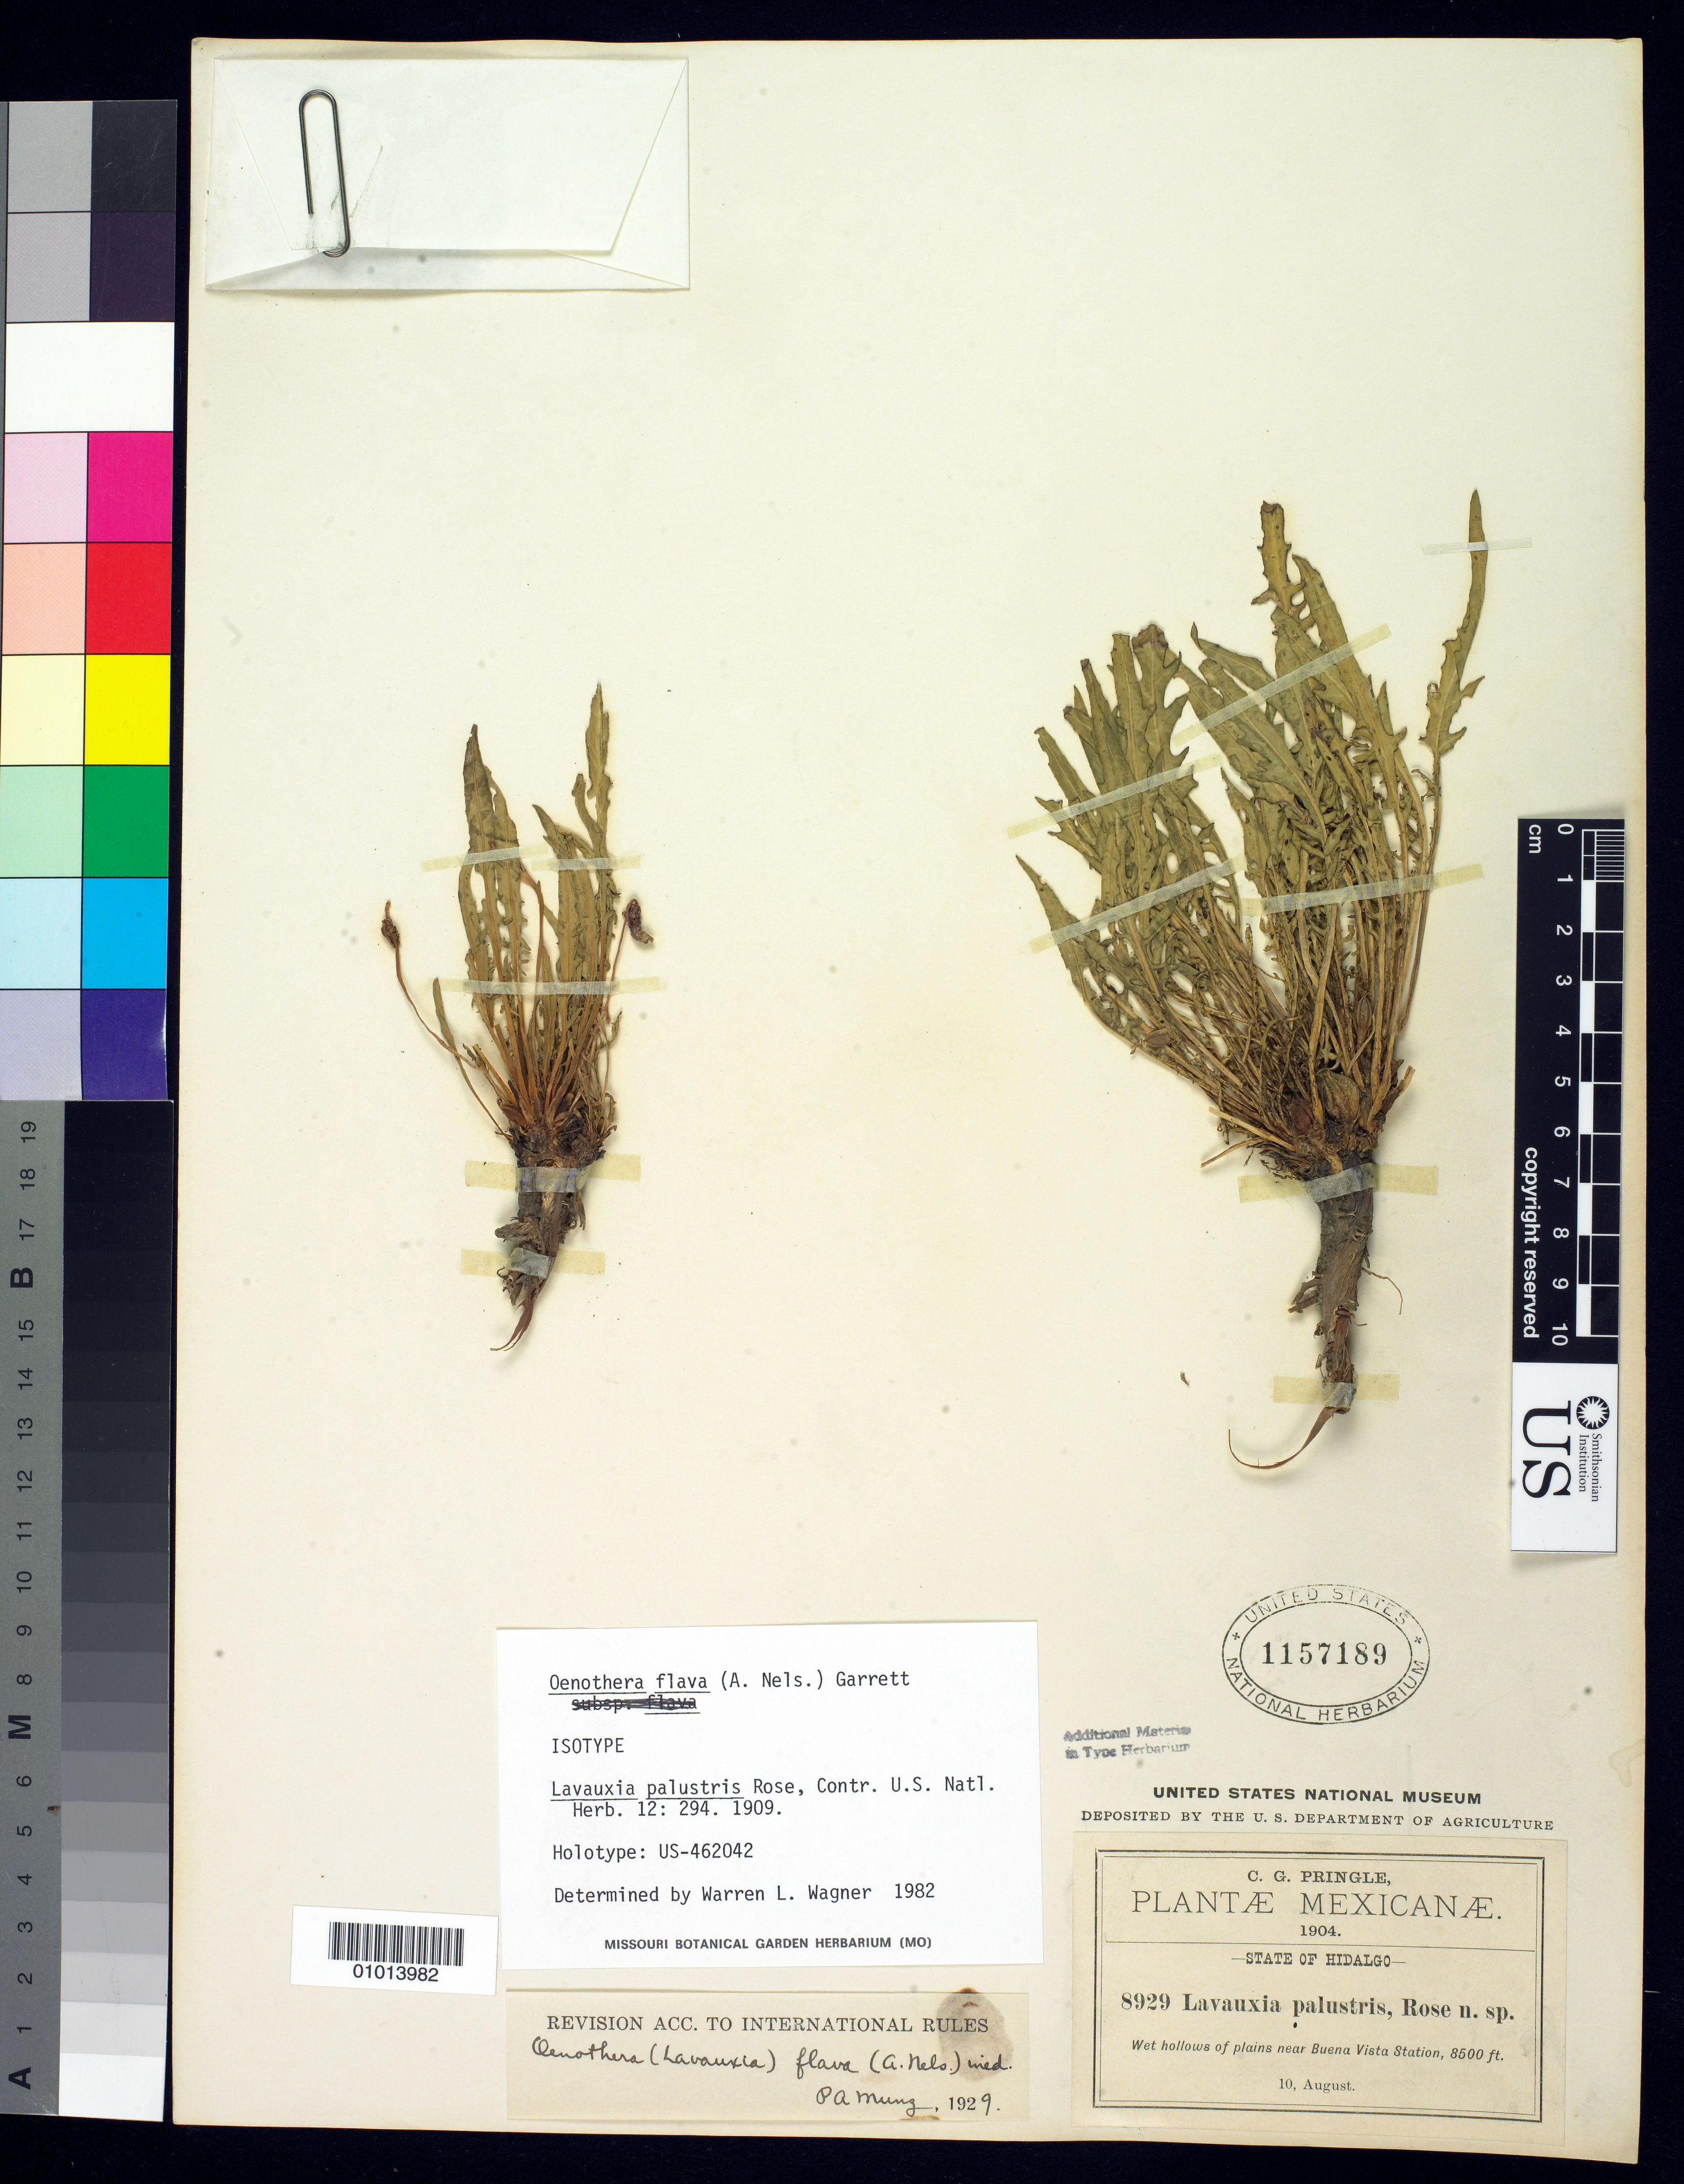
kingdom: Plantae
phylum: Tracheophyta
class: Magnoliopsida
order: Myrtales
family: Onagraceae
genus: Lavauxia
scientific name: Lavauxia palustris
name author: Rose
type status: Isotype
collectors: C. G. Pringle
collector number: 8929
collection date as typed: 10 Aug 1904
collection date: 1904-08-10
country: Mexico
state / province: Hidalgo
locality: Near Buena Vista Station.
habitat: Wet hollows of plains.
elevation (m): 2591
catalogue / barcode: US 1157189